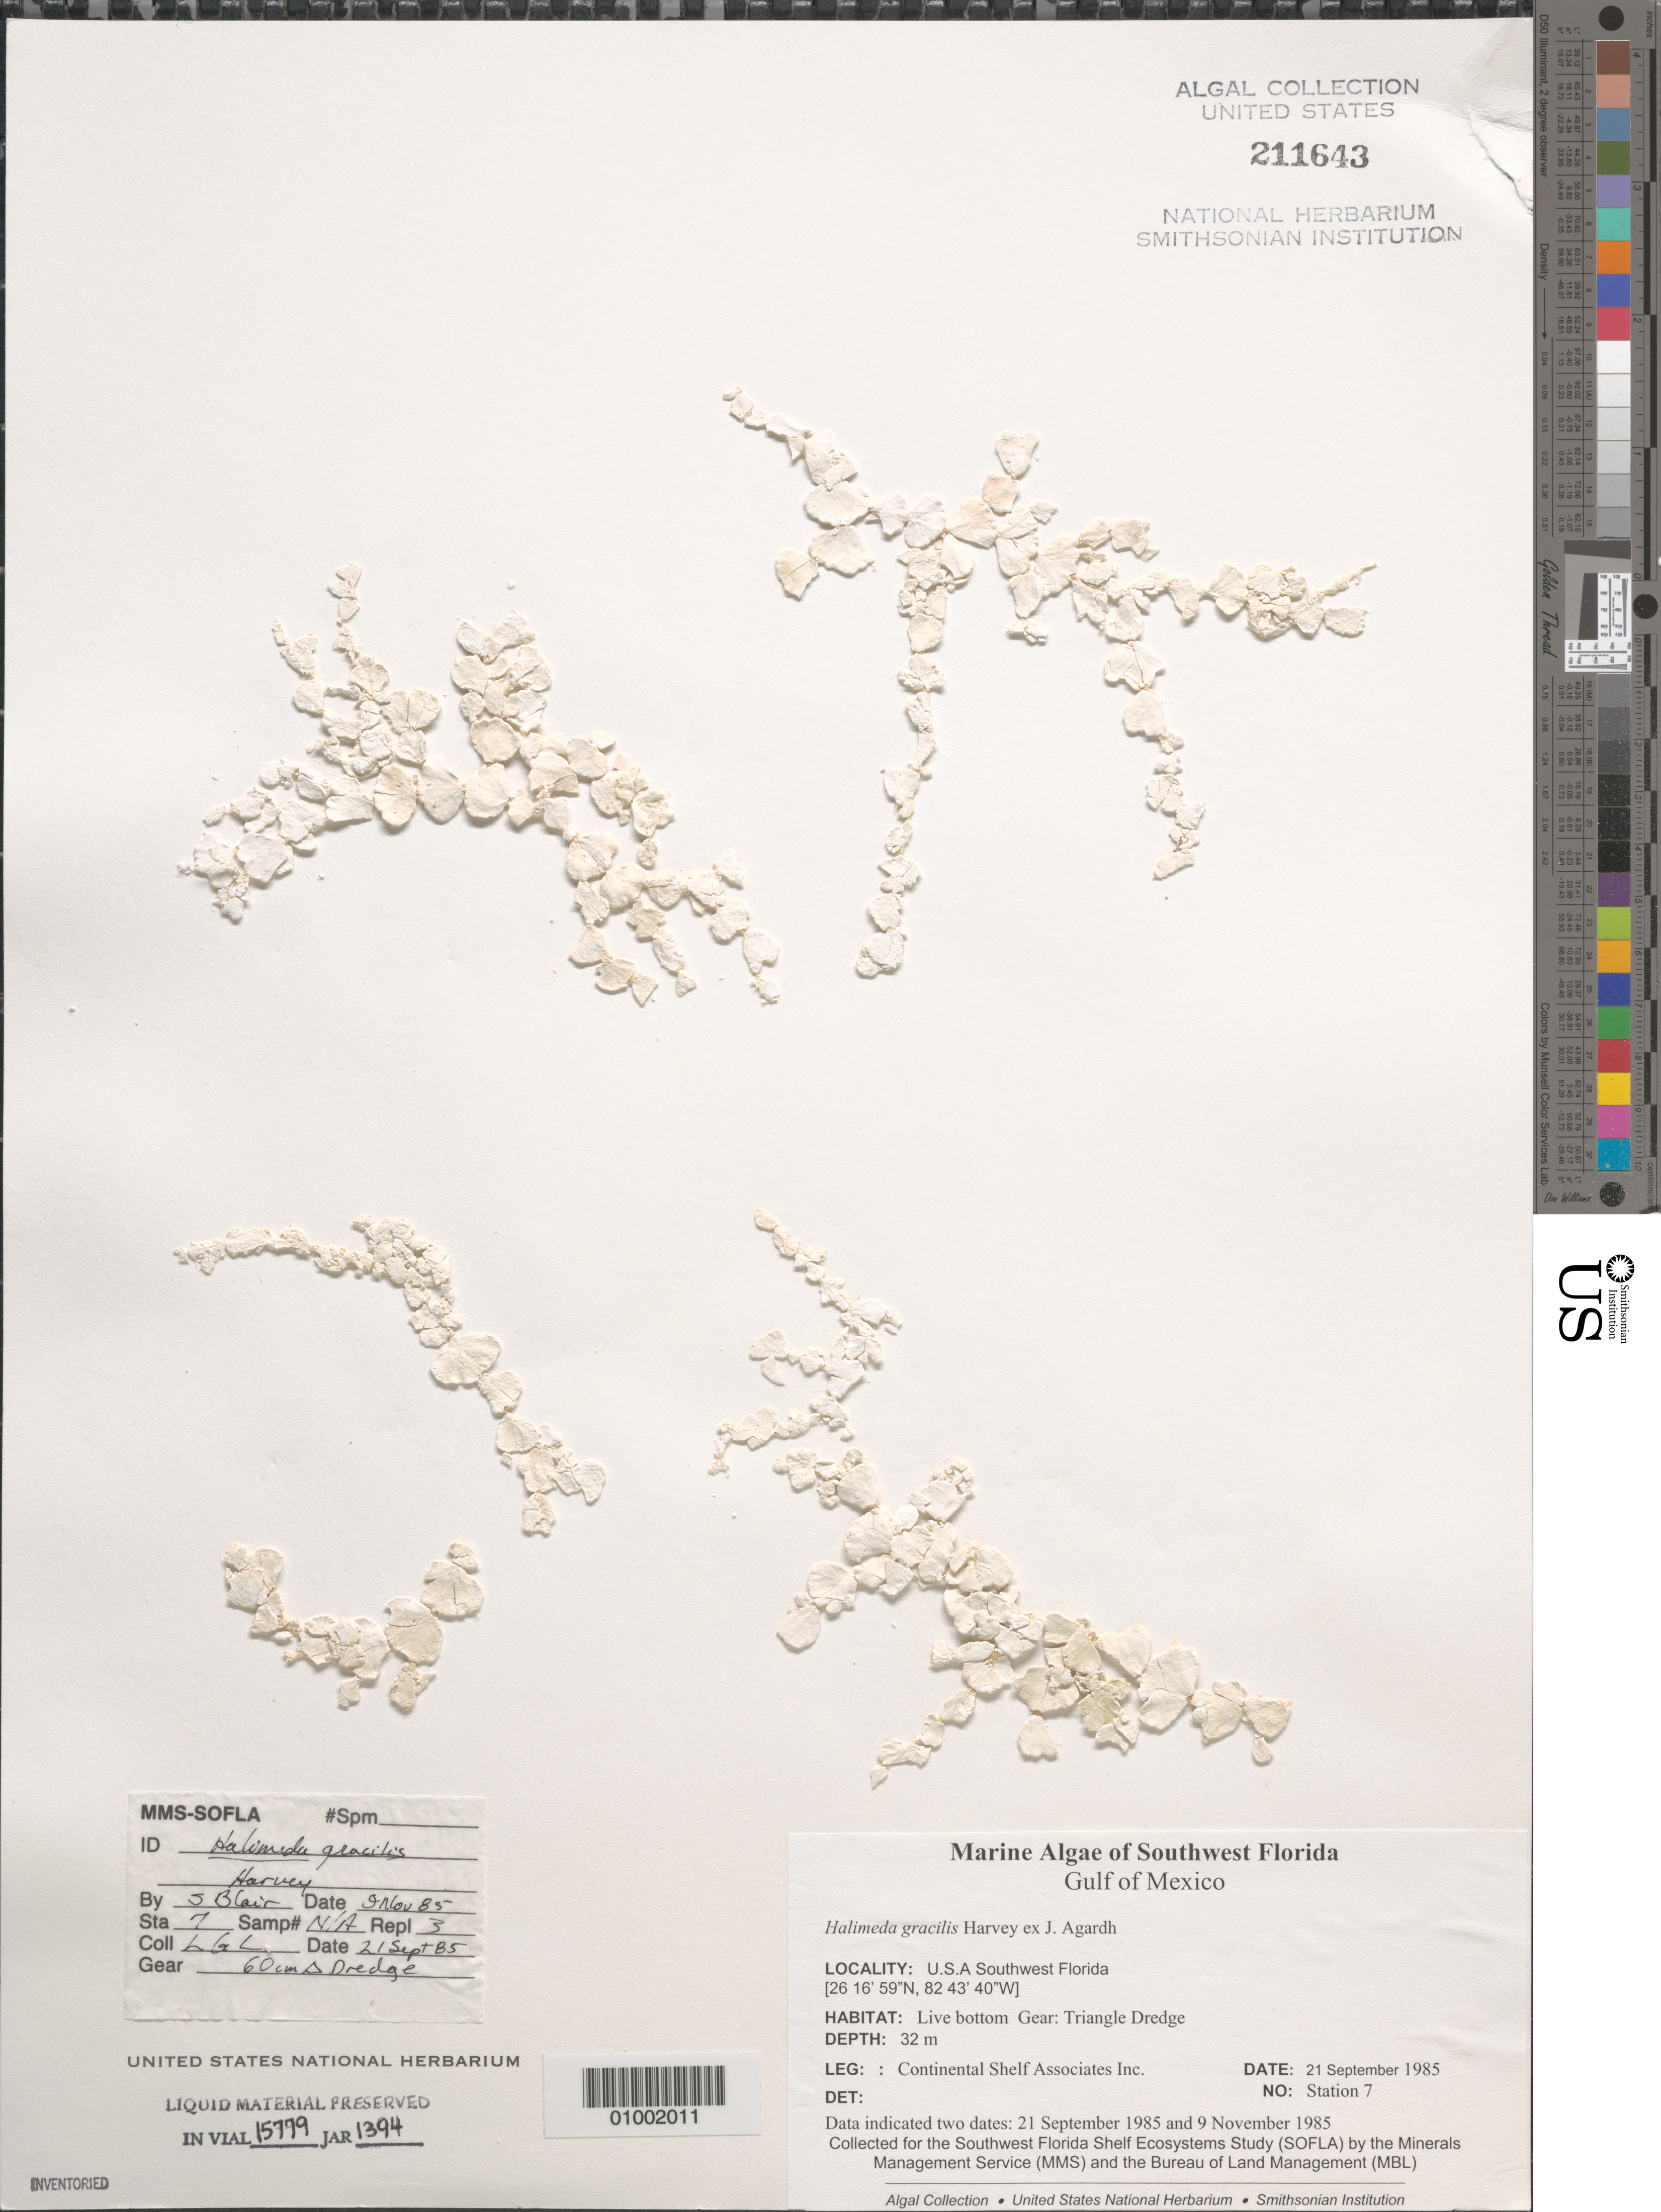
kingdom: Plantae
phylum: Chlorophyta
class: Ulvophyceae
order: Bryopsidales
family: Halimedaceae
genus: Halimeda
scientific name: Halimeda gracilis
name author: Harv. ex J. Agardh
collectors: Continental Shelf Associates for the MMS/BLM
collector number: Station 7 Repl 3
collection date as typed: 21 Sep 1985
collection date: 1985-09-21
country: United States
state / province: Florida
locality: Gulf of Mexico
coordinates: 26 16'59"N, 82 43'40"W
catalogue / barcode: US 211643